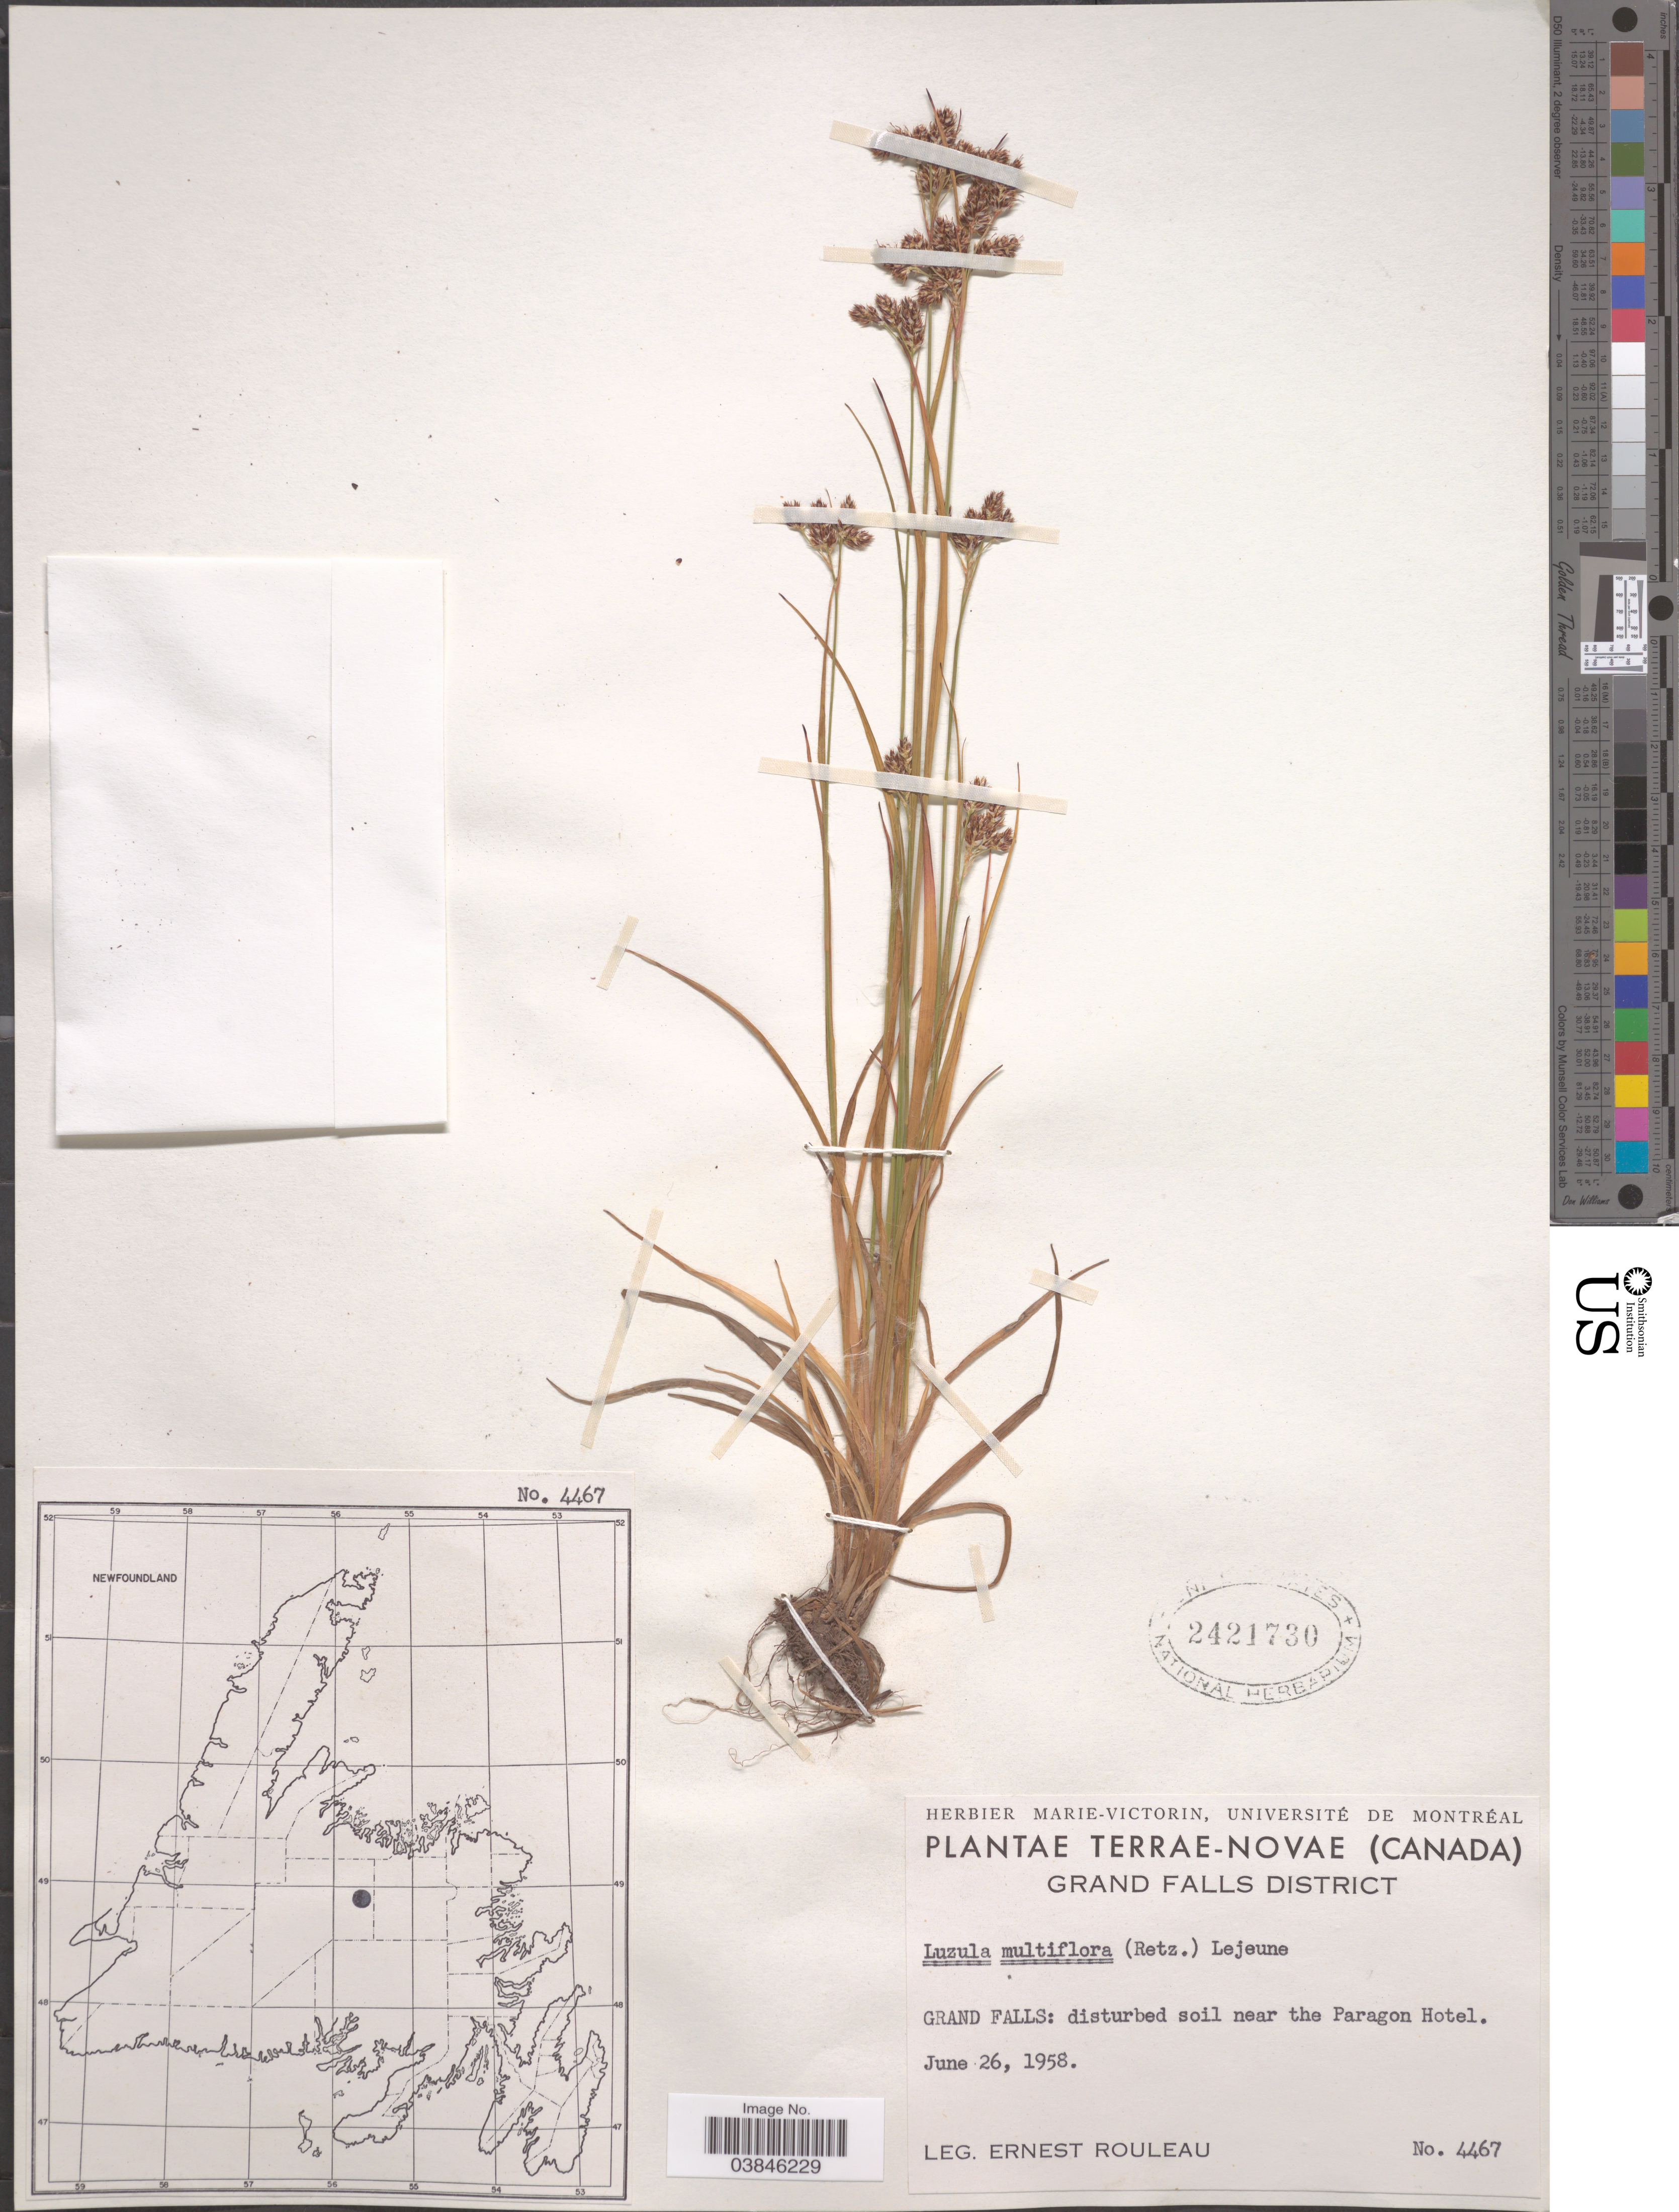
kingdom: Plantae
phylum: Tracheophyta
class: Liliopsida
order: Poales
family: Juncaceae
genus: Luzula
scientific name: Luzula multiflora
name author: (Ehrh.) Lej.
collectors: J. Rouleau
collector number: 4467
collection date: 1958-06-26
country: Canada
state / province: Newfoundland and Labrador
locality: Terrae-Novae. Grand Falls District. Grand Falls: disturbed soil near the Paragon Hotel.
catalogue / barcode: US 2421730